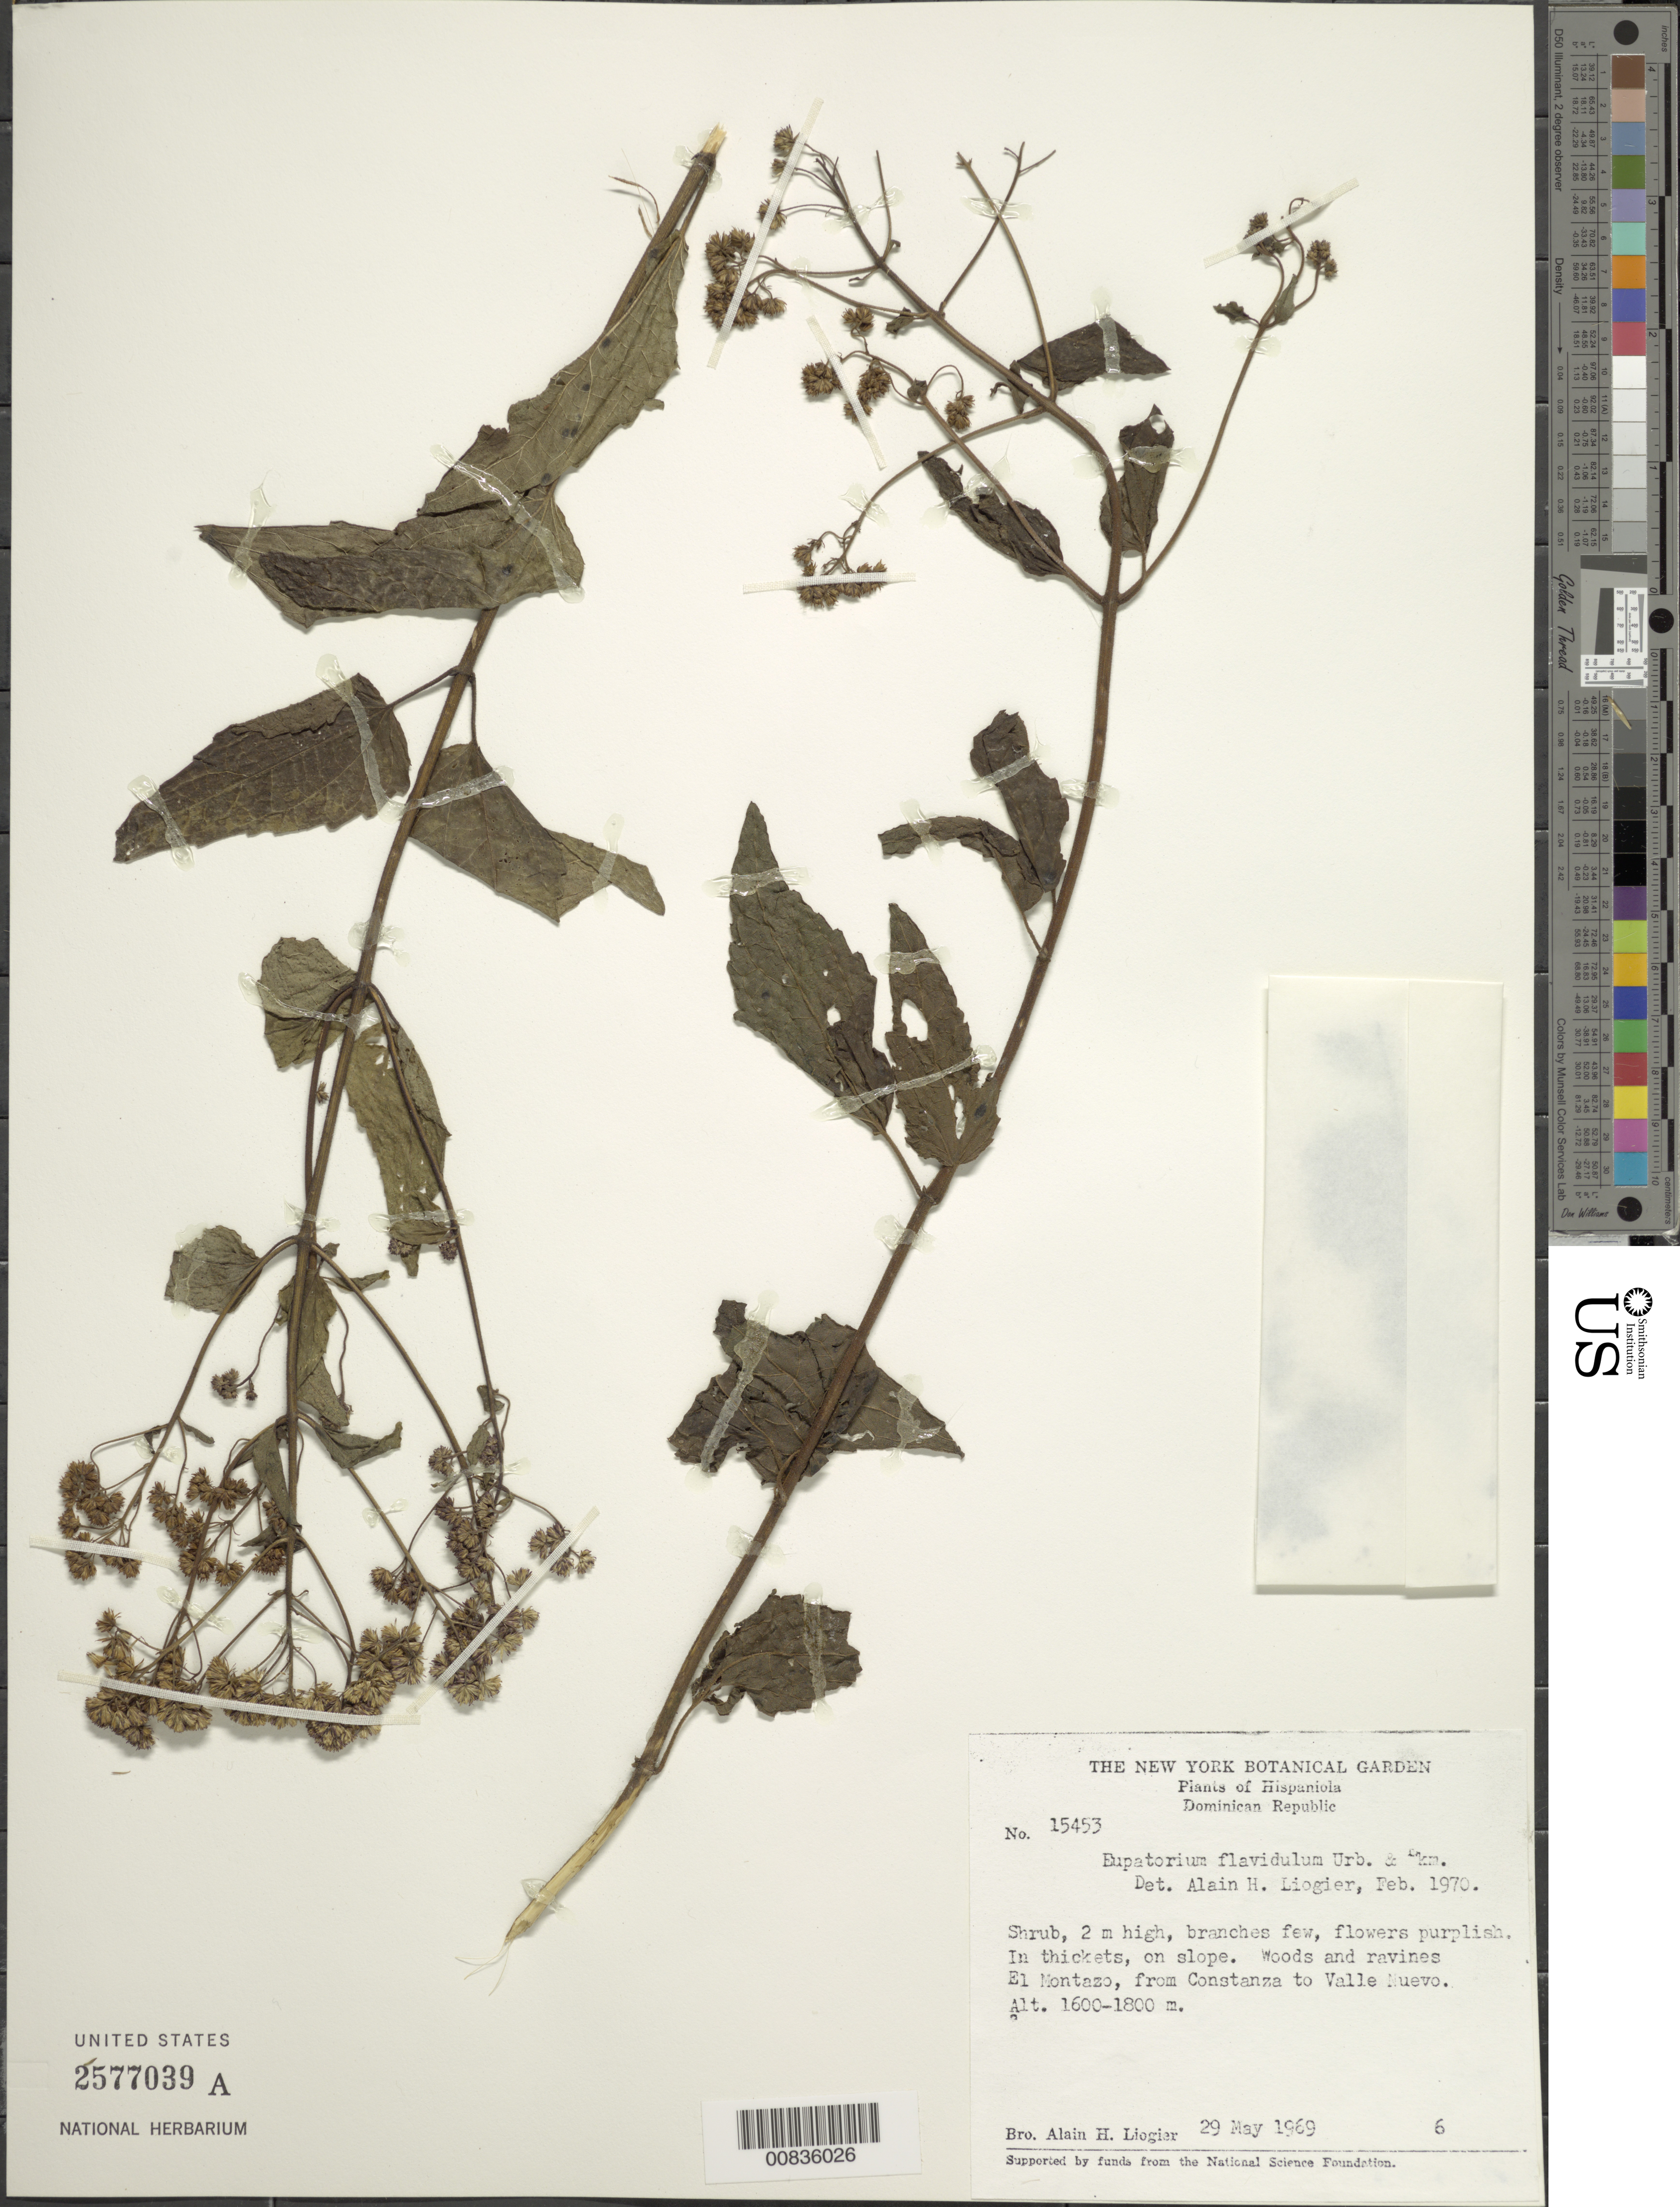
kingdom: Plantae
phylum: Tracheophyta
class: Magnoliopsida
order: Asterales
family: Asteraceae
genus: Koanophyllon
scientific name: Koanophyllon flavidulum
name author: (Urb. & Ekman) R.M. King & H. Rob.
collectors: A. H. Liogier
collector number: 15453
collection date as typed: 29 May 1969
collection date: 1969-05-29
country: Dominican Republic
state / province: La Vega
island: Hispaniola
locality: El Montazo from Constanza to Valle Nuevo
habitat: In thickets on slope in woods and ravines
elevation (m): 1600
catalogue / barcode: US 2577039